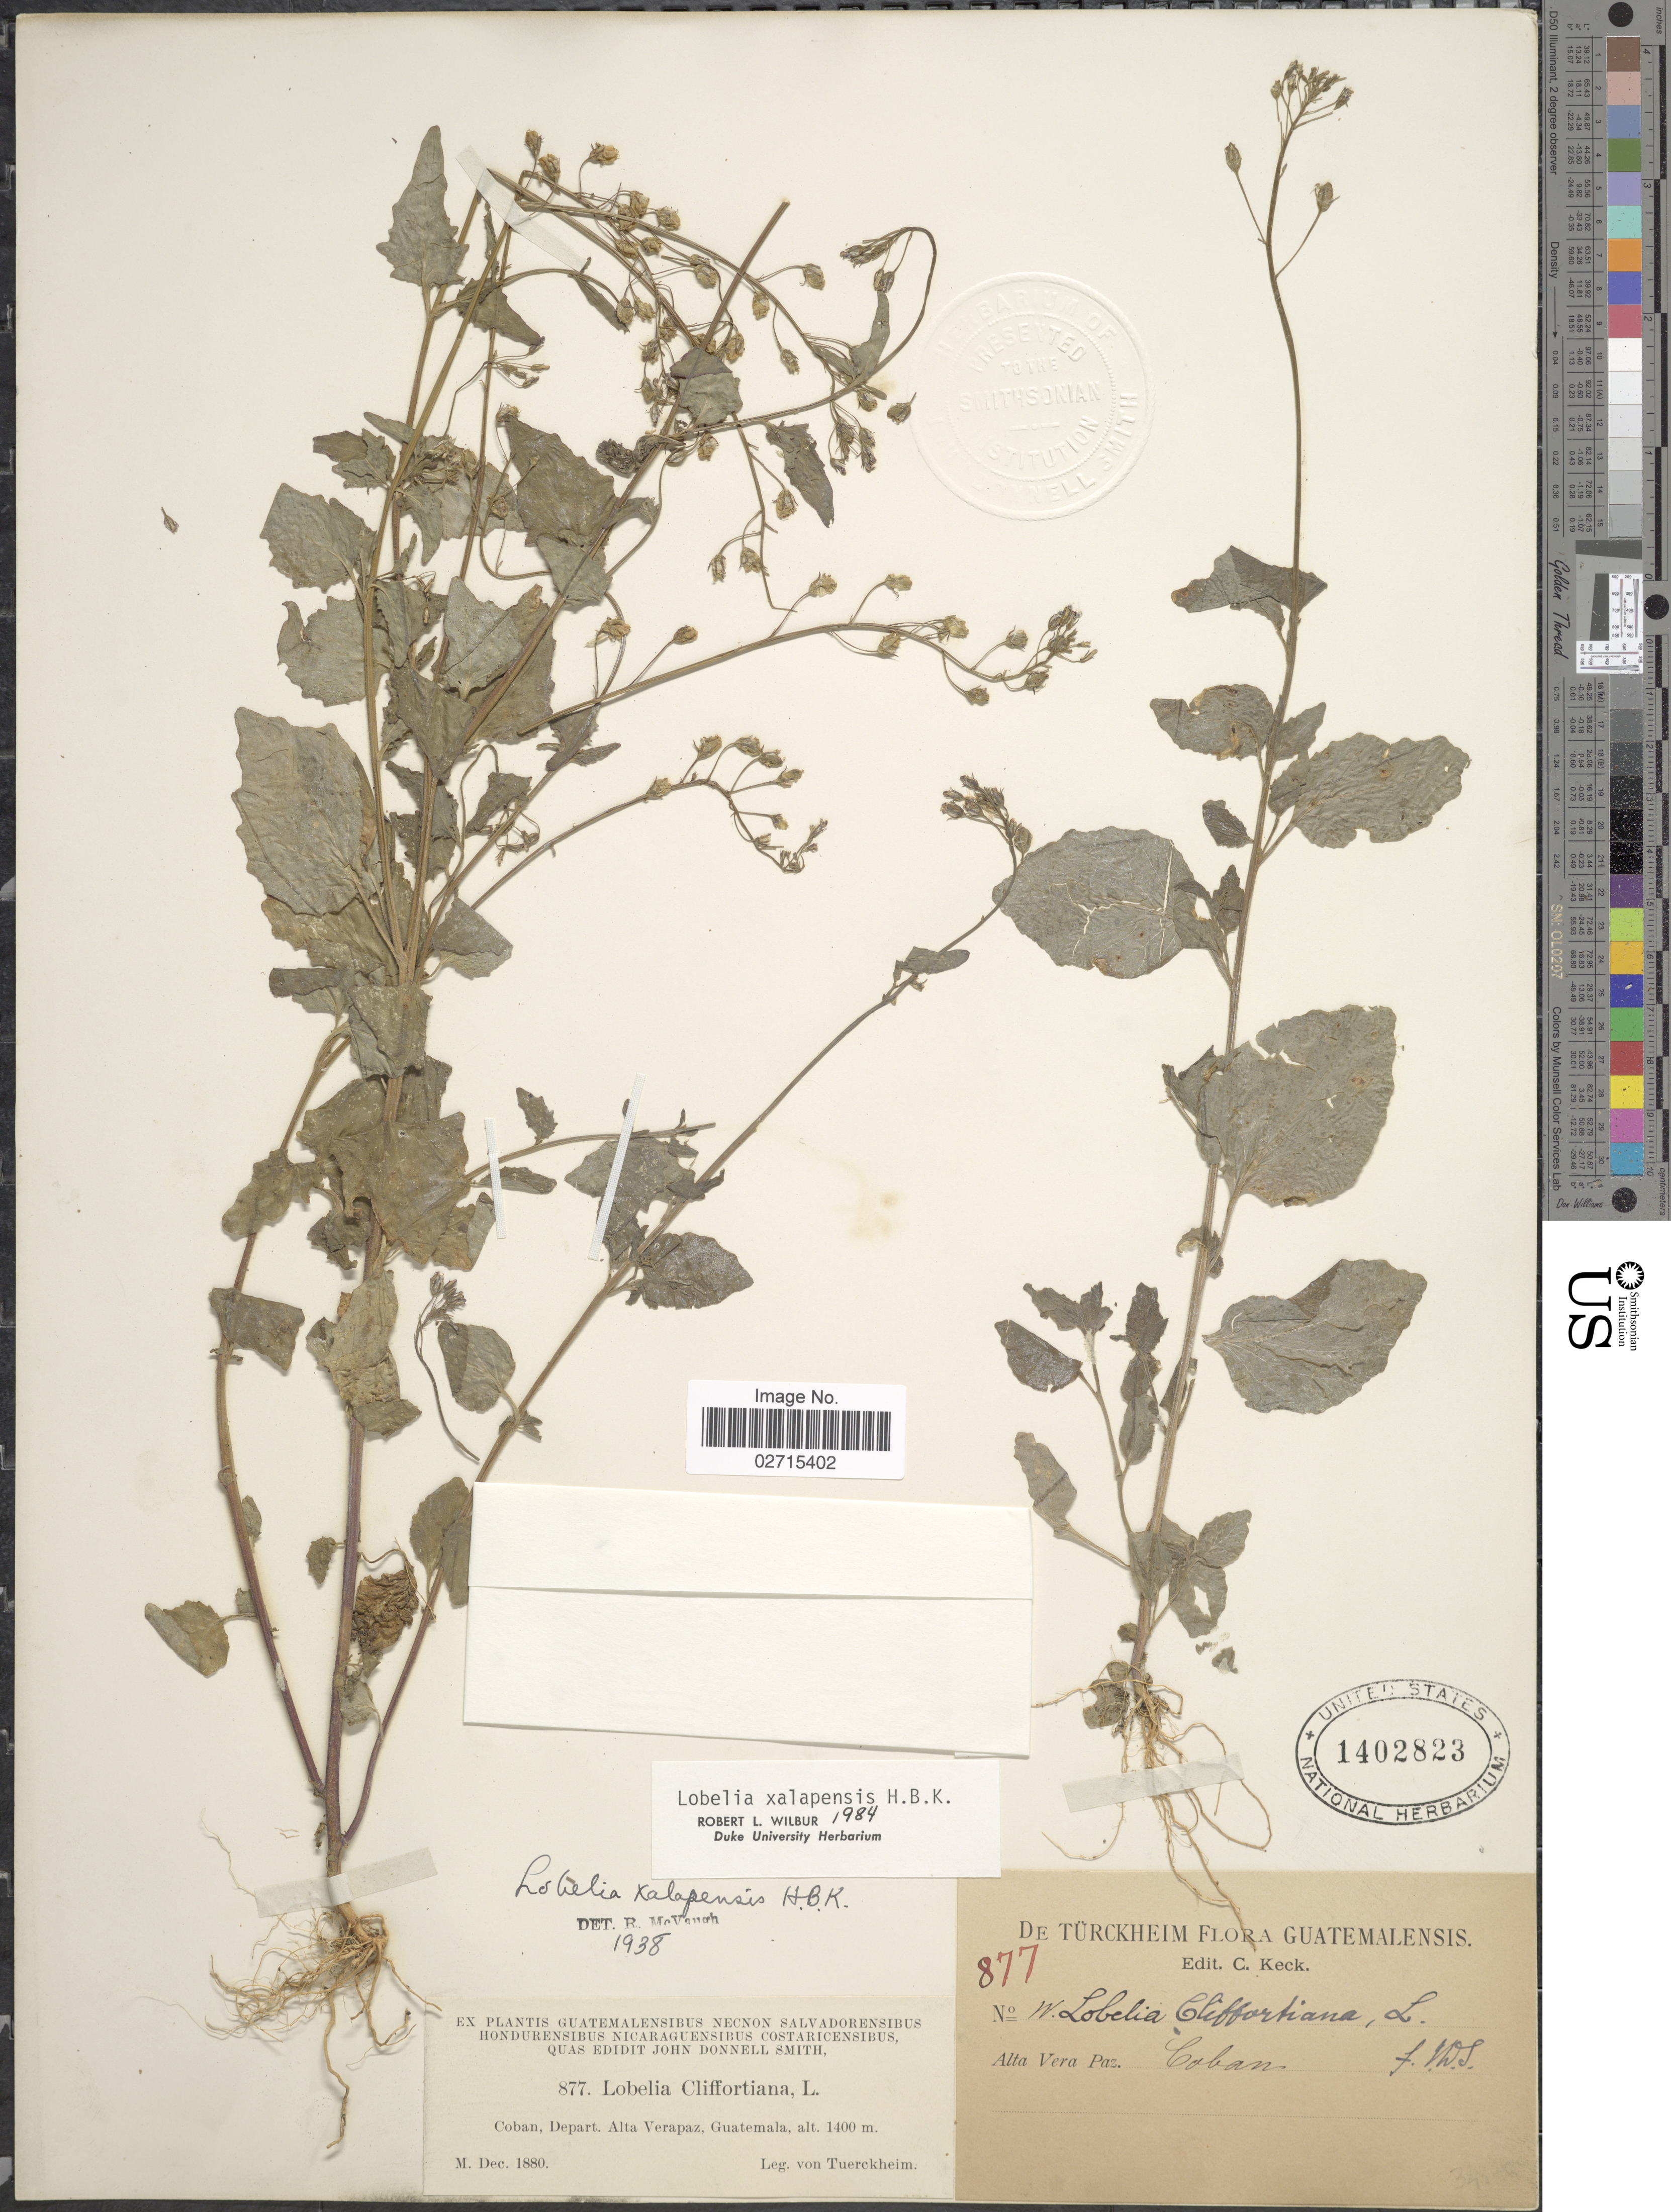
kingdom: Plantae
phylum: Tracheophyta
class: Magnoliopsida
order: Asterales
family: Campanulaceae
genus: Lobelia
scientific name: Lobelia xalapensis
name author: Kunth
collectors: -. De Türckheim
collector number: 877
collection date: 1880-12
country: Guatemala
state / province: Alta Verapaz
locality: Coban, Depart Alta Verapaz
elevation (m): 1400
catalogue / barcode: US 1402823